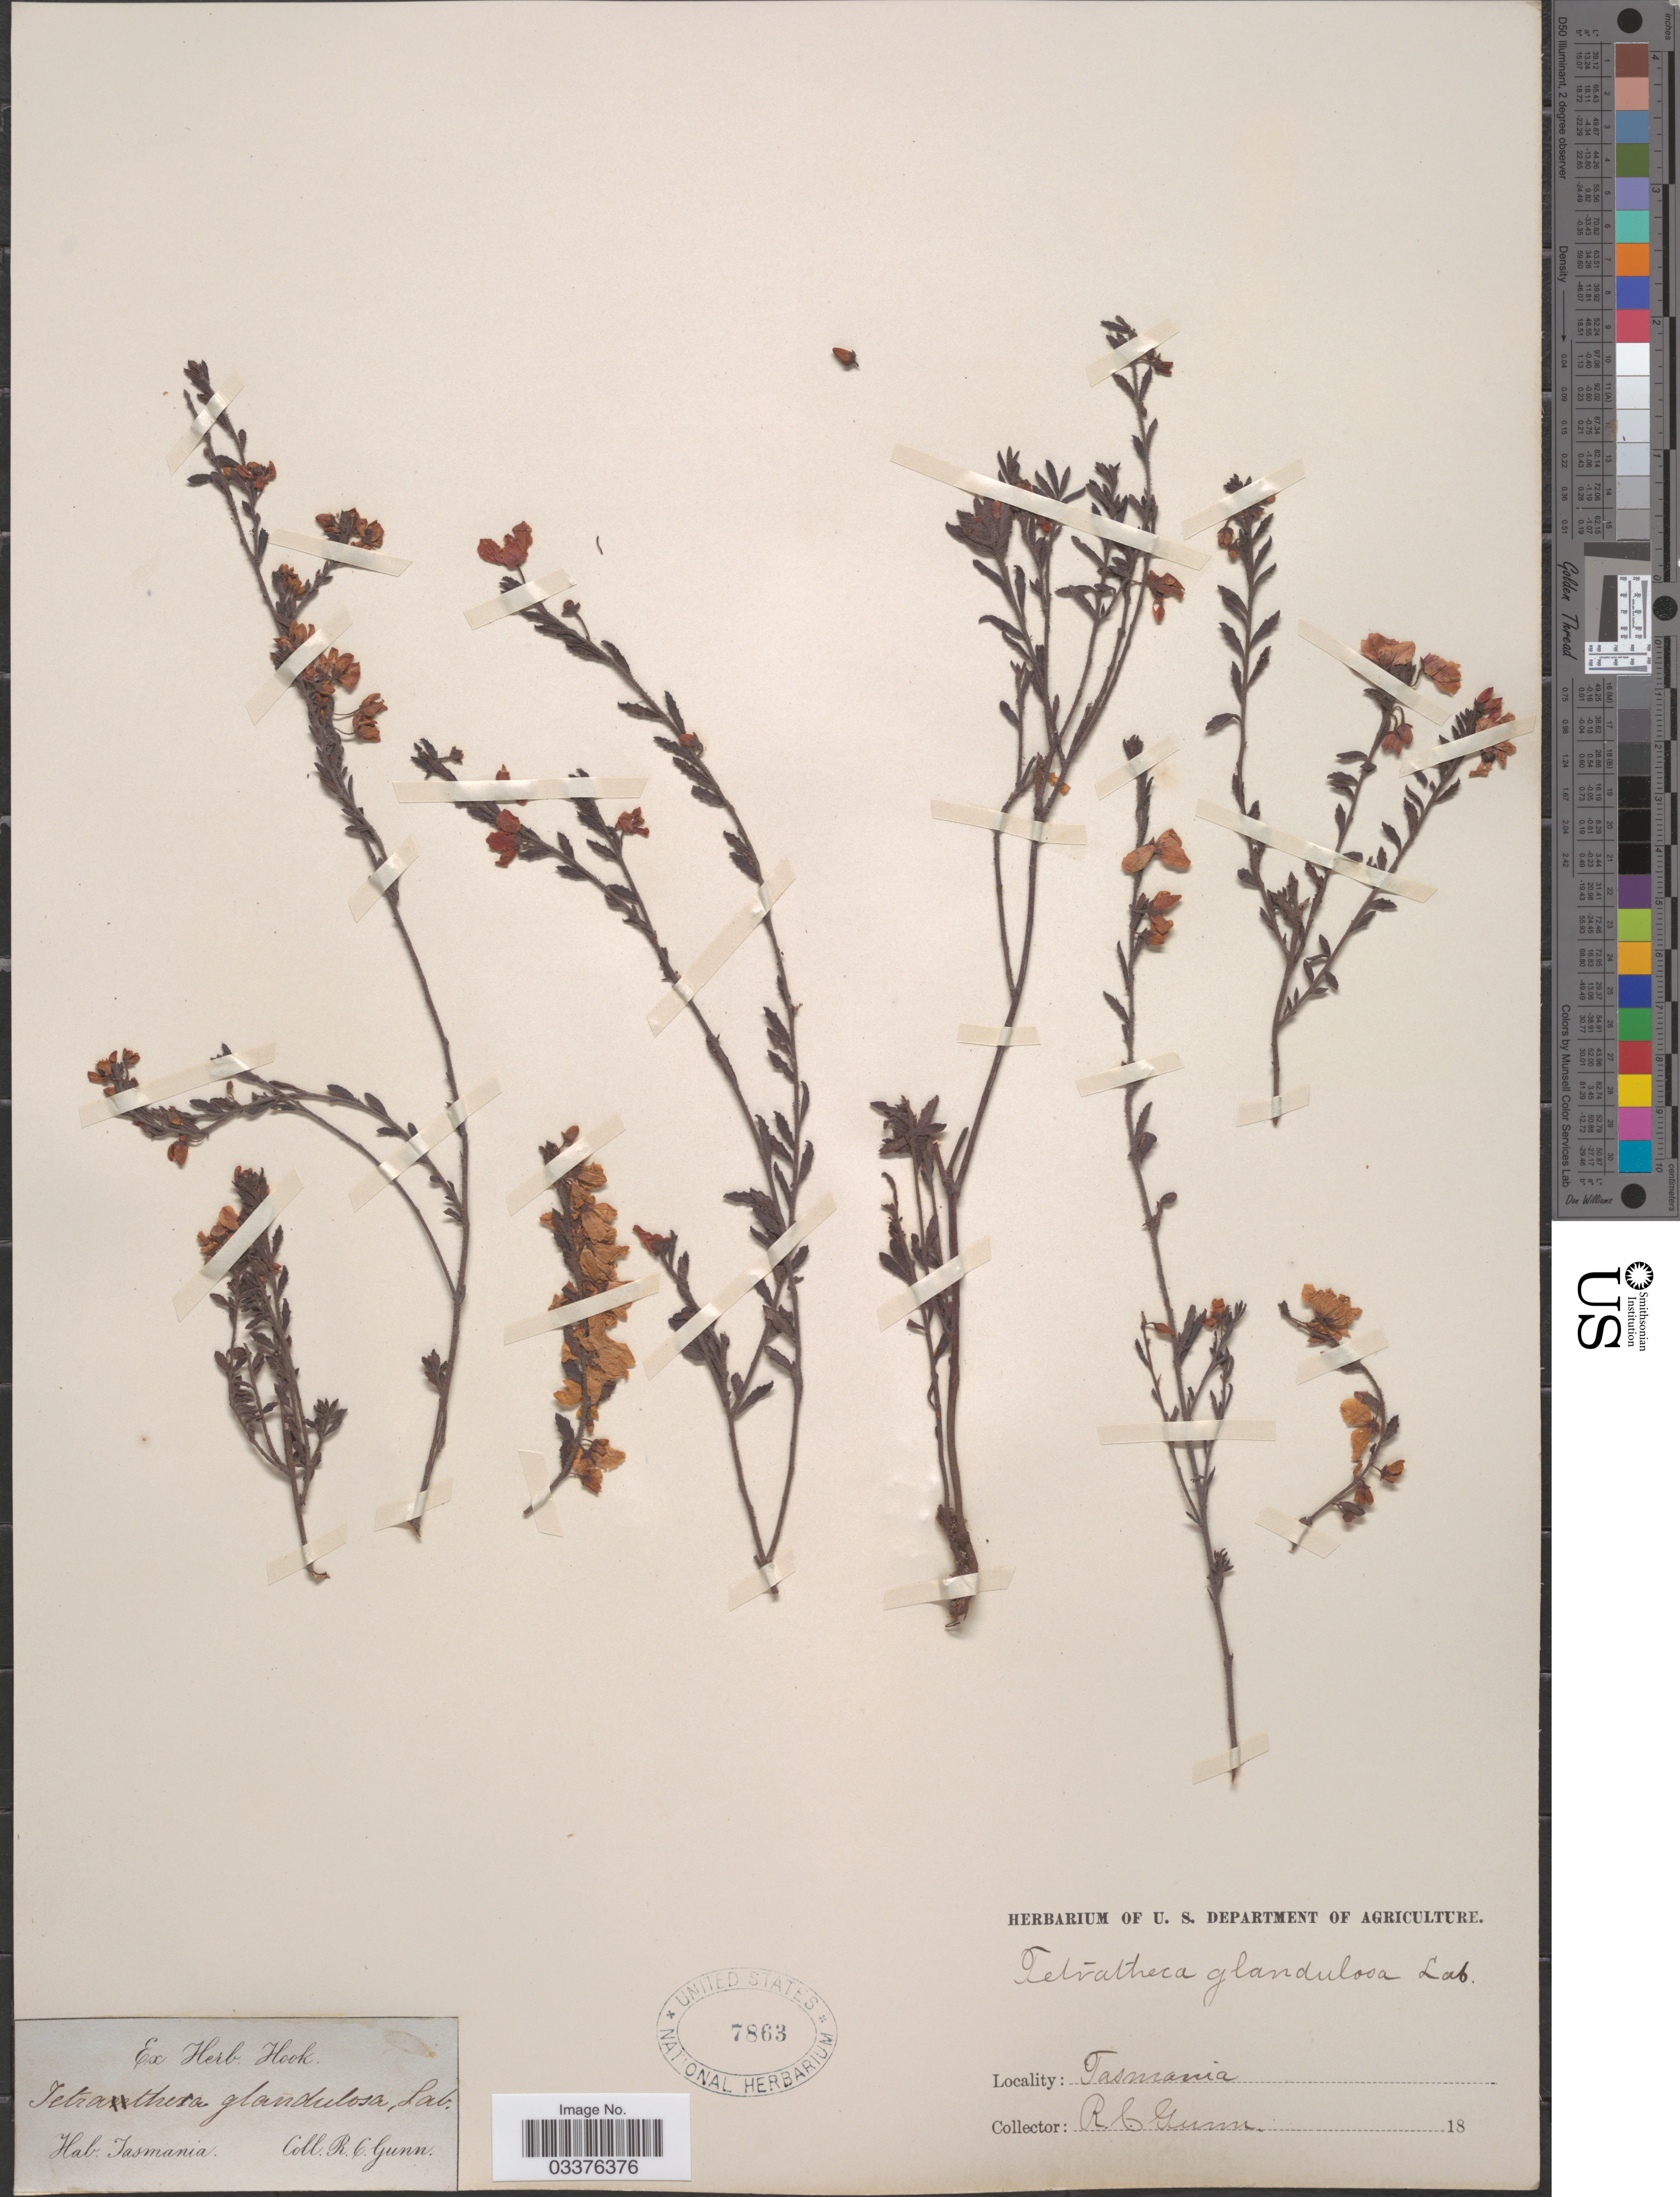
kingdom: Plantae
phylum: Tracheophyta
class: Magnoliopsida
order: Oxalidales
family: Elaeocarpaceae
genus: Tetratheca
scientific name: Tetratheca glandulosa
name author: Sm.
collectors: R. Gunn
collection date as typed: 18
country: Australia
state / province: Tasmania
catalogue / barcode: US 7863